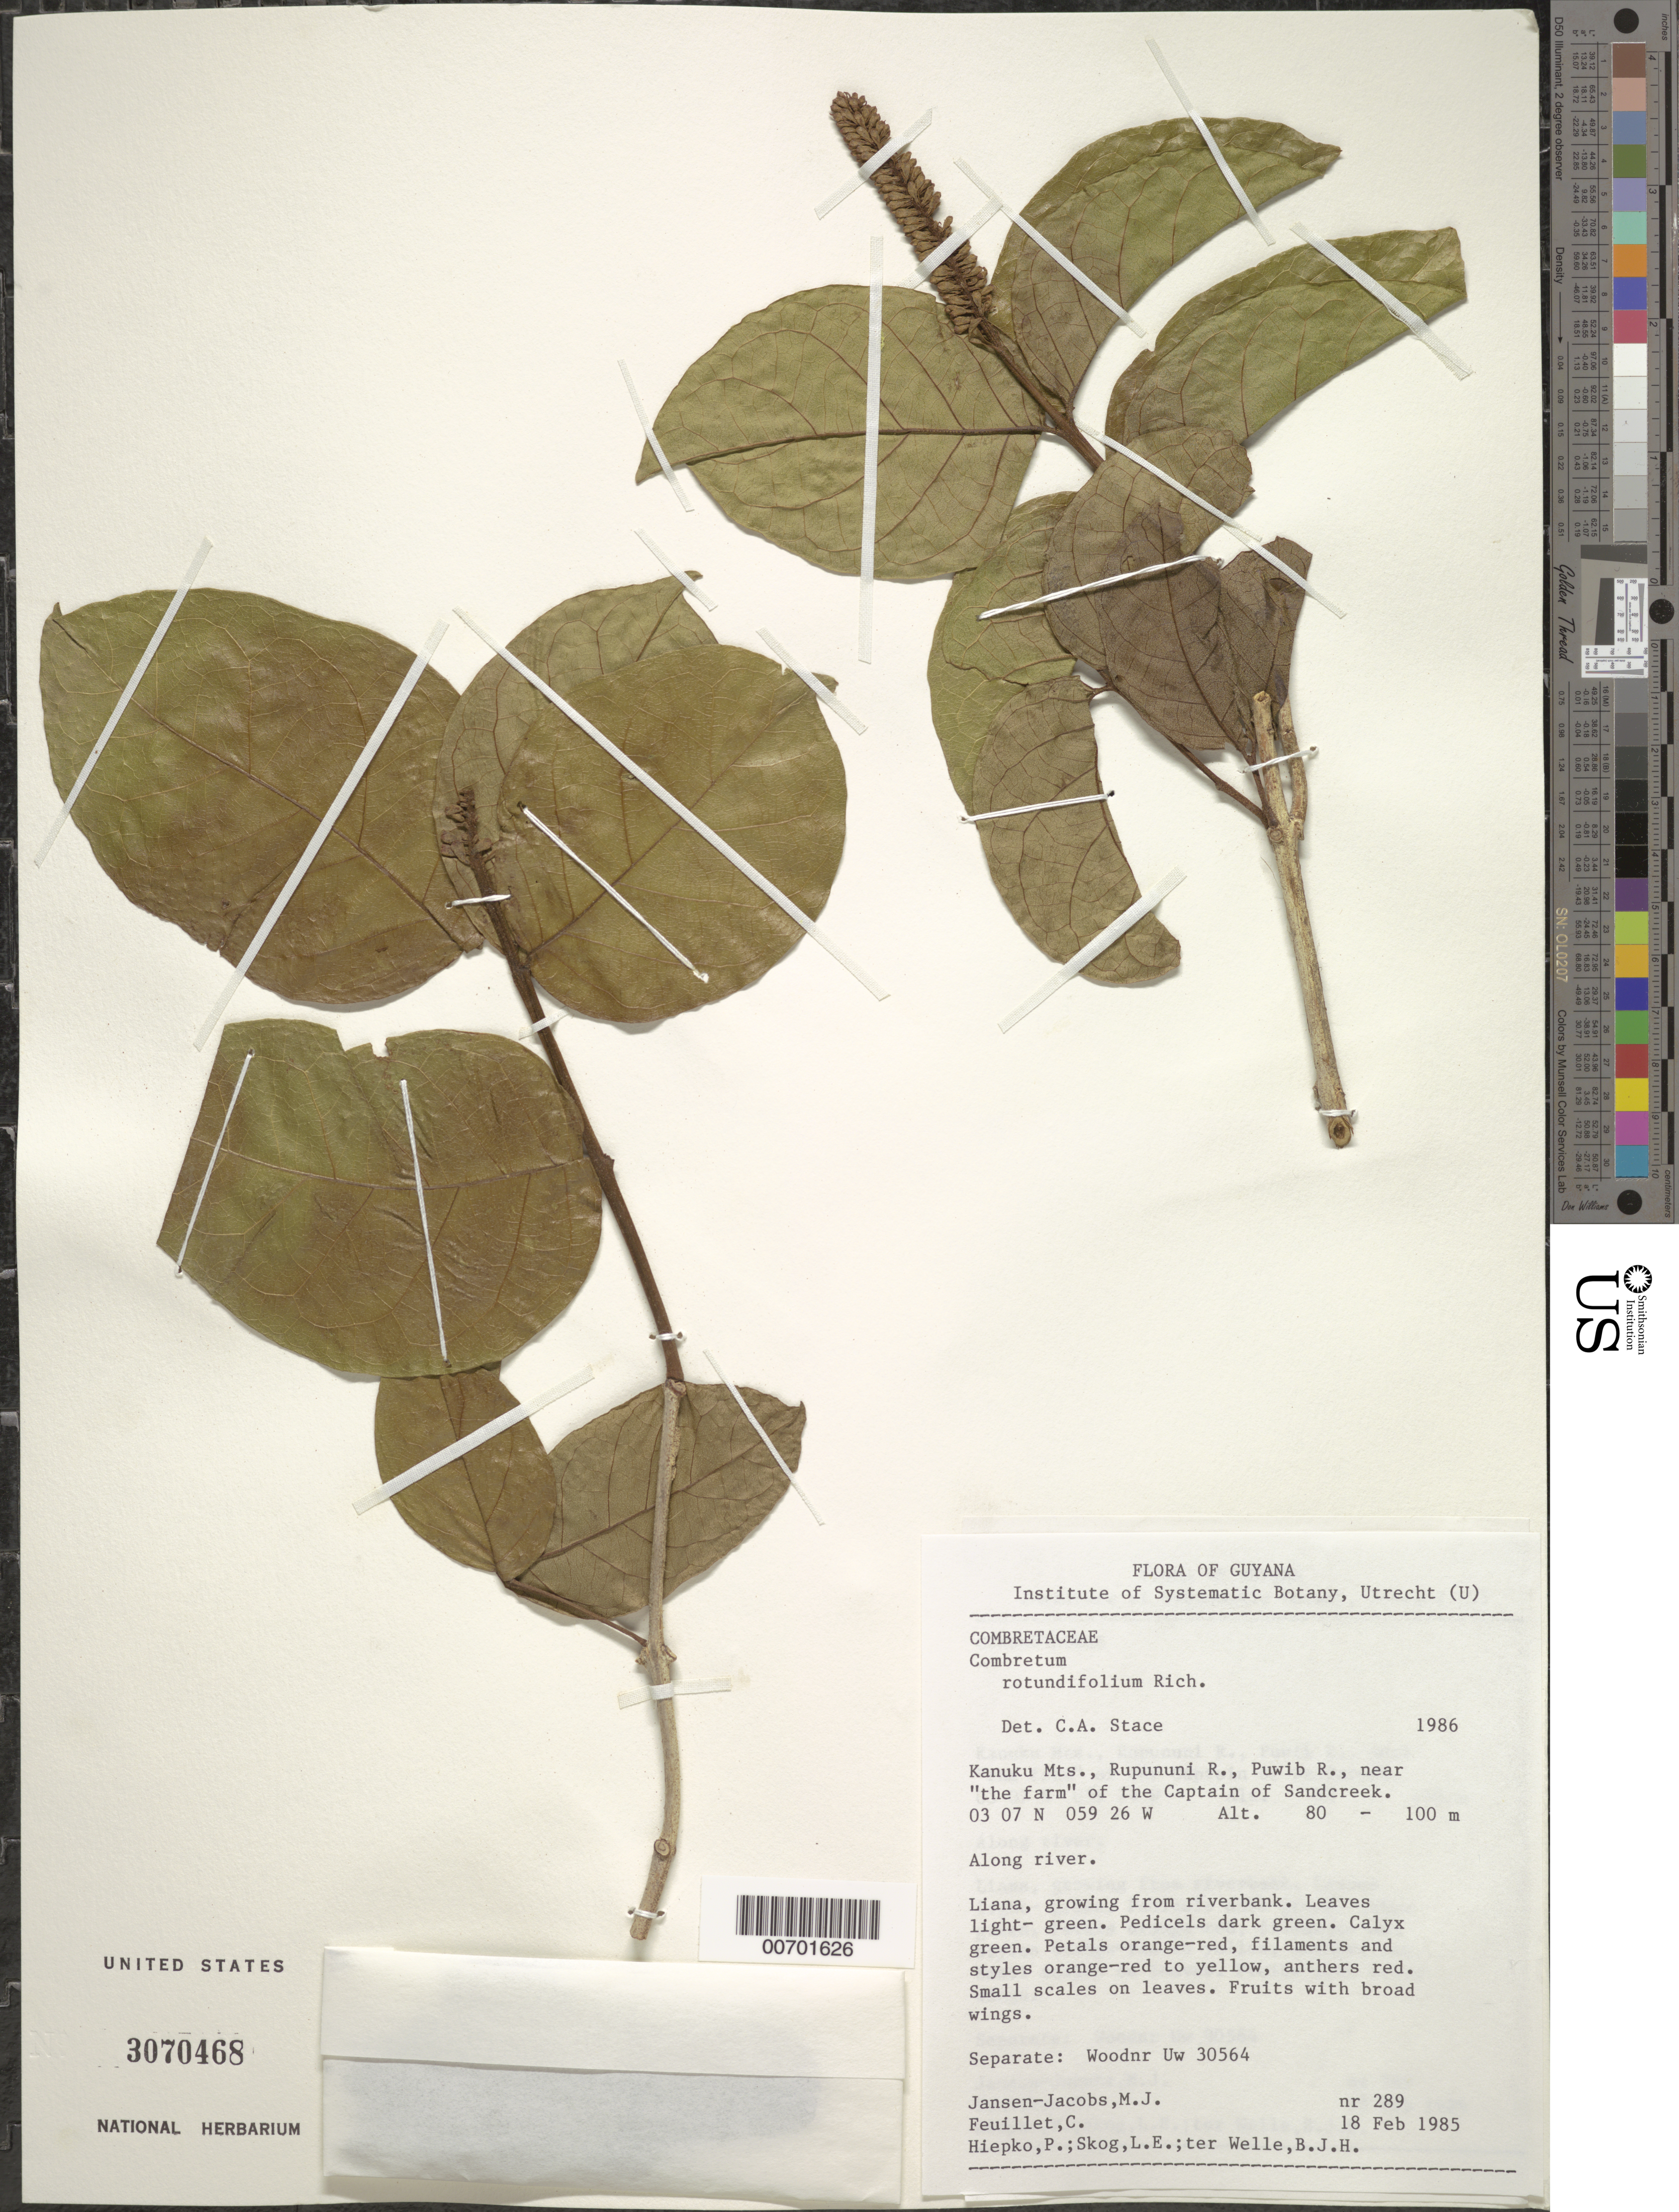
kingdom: Plantae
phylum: Tracheophyta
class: Magnoliopsida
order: Myrtales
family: Combretaceae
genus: Combretum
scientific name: Combretum rotundifolium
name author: Rich.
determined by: Stace, C. A.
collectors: M. J. Jansen-Jacobs, C. Feuillet, P. H. Hiepko, L. E. Skog & B. Welle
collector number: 289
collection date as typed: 18-Feb-85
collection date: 1985-02-18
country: Guyana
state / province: U. Takutu-U. Essequibo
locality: Kanuku Mts., Rupununi R., Puwib R. near "the farm" of the Captain of Sandcreek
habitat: Along river, growing from riverbank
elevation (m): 80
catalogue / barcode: US 3070468